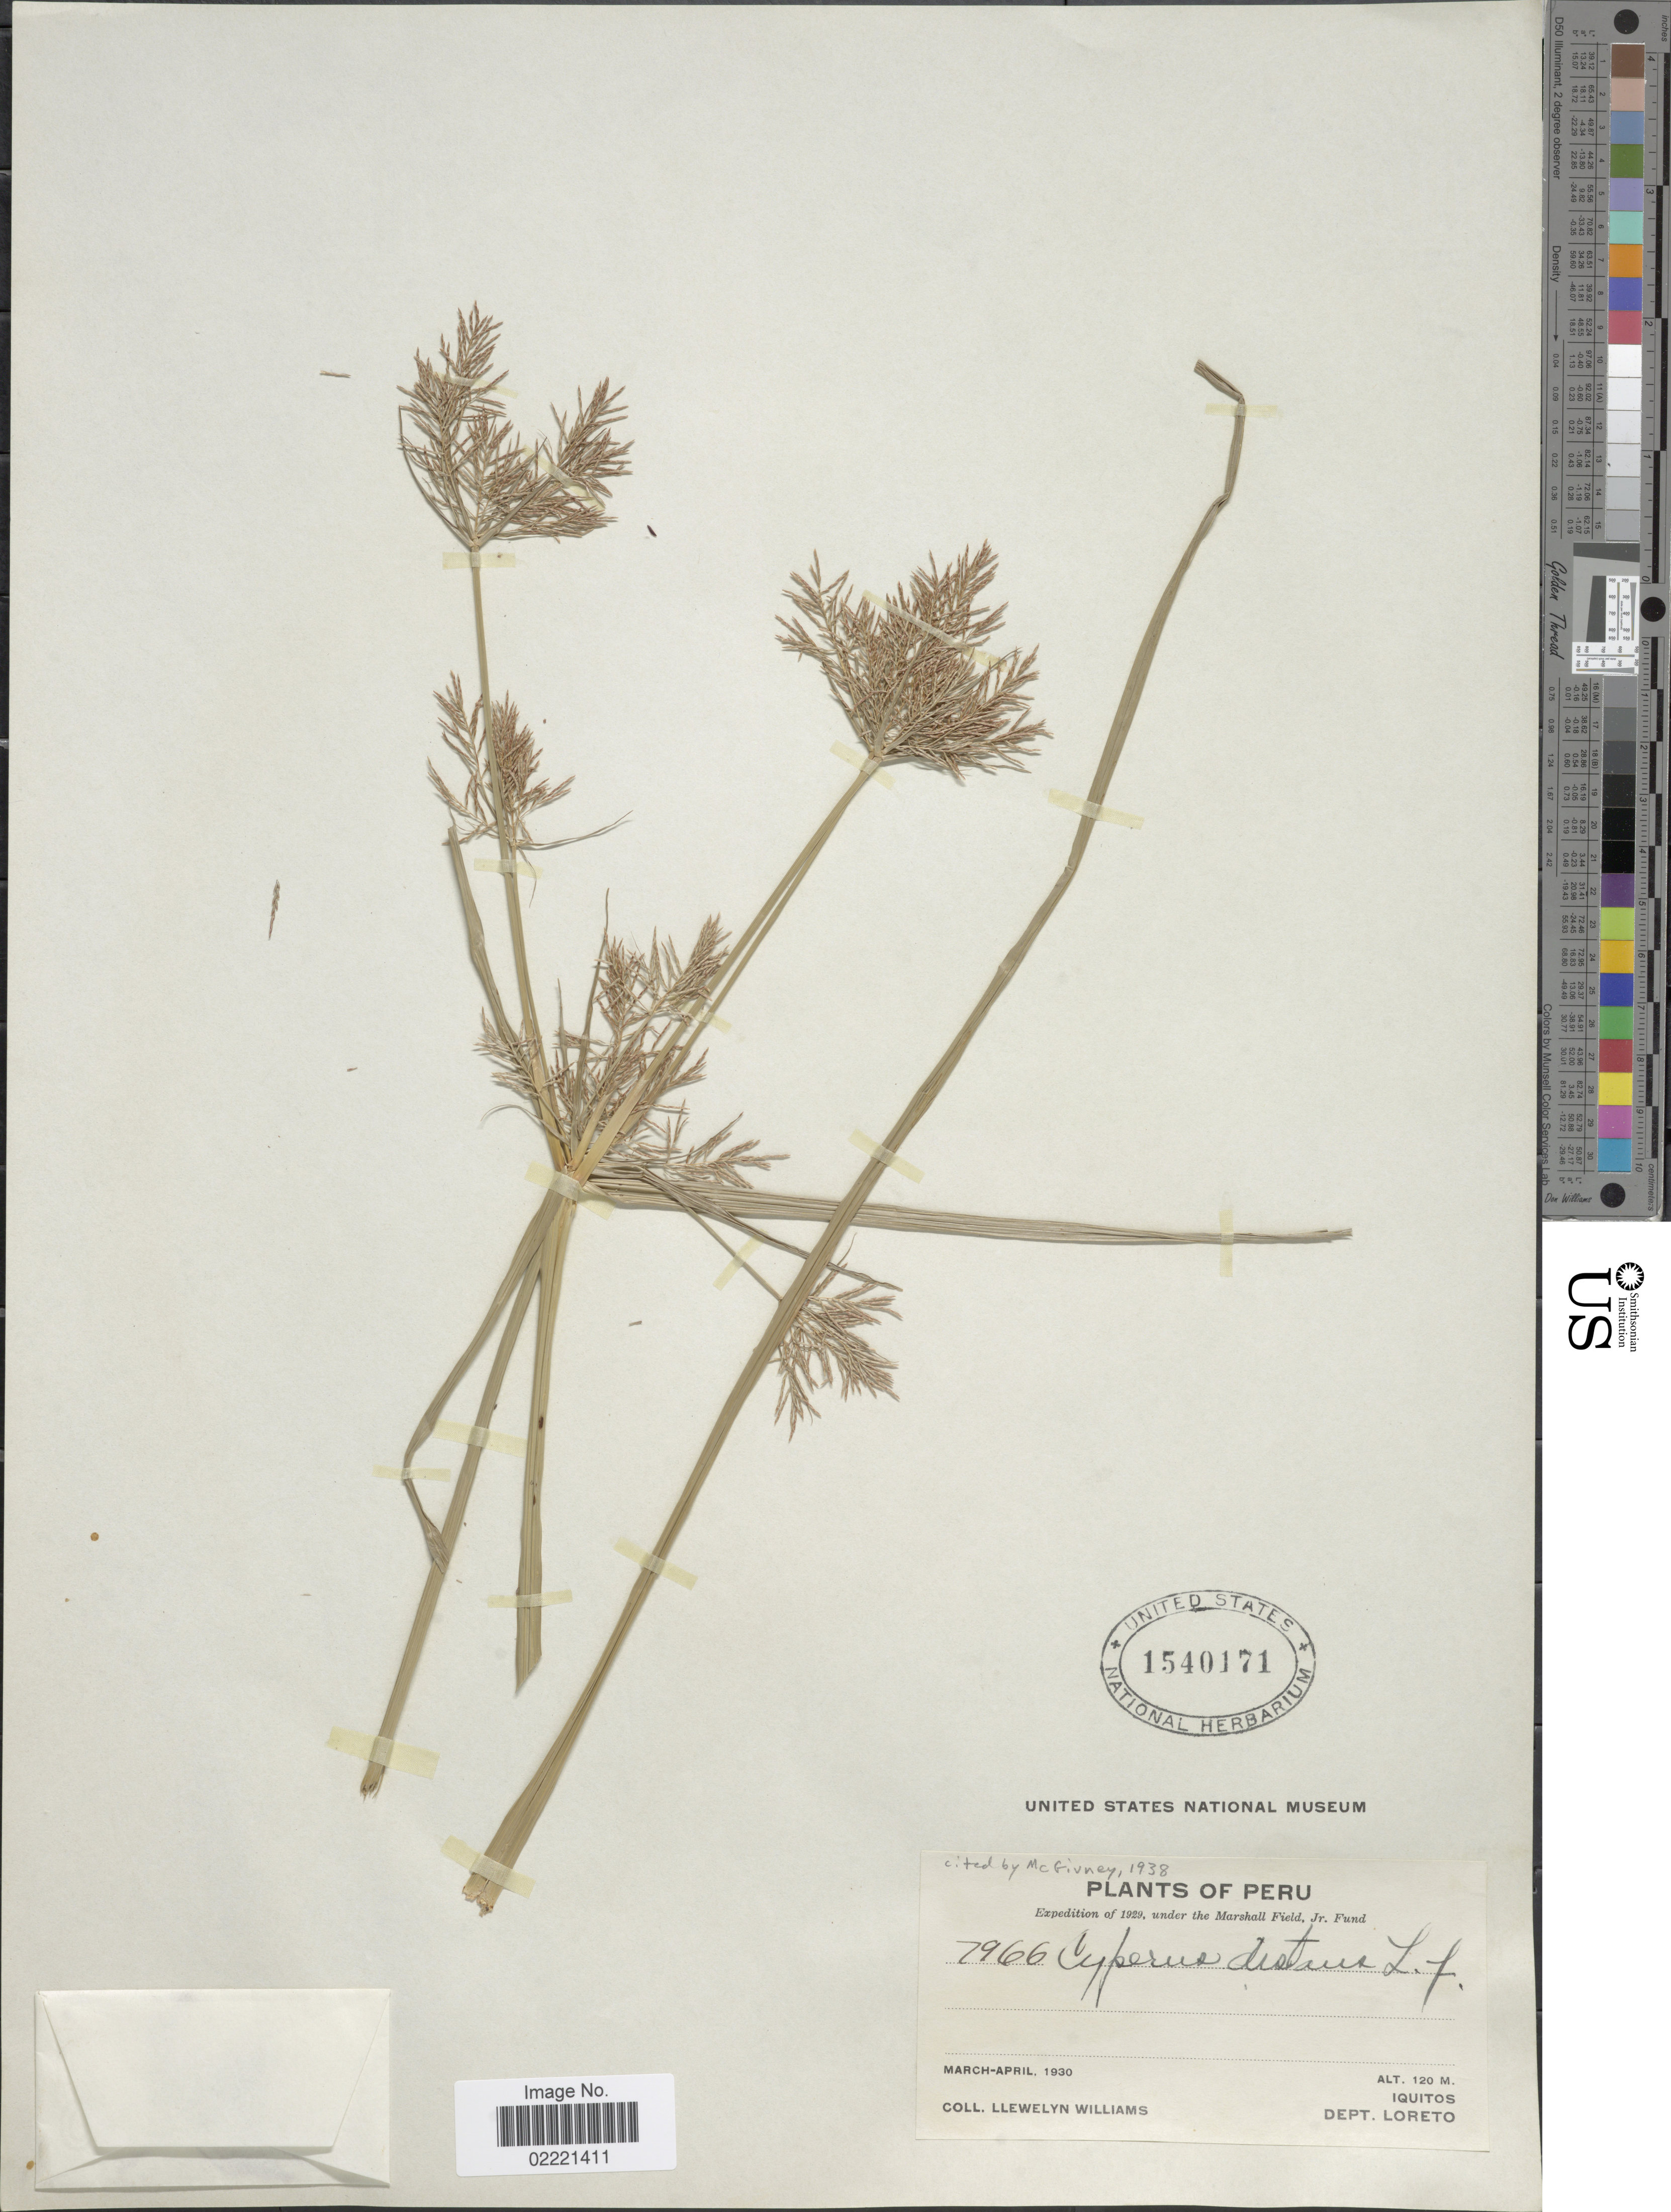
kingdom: Plantae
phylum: Tracheophyta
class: Liliopsida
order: Poales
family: Cyperaceae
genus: Cyperus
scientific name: Cyperus distans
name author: L. f.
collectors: Ll. Williams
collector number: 7966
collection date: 1930-03/1930-04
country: Peru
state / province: Loreto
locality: Iquitos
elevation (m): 120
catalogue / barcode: US 1540171